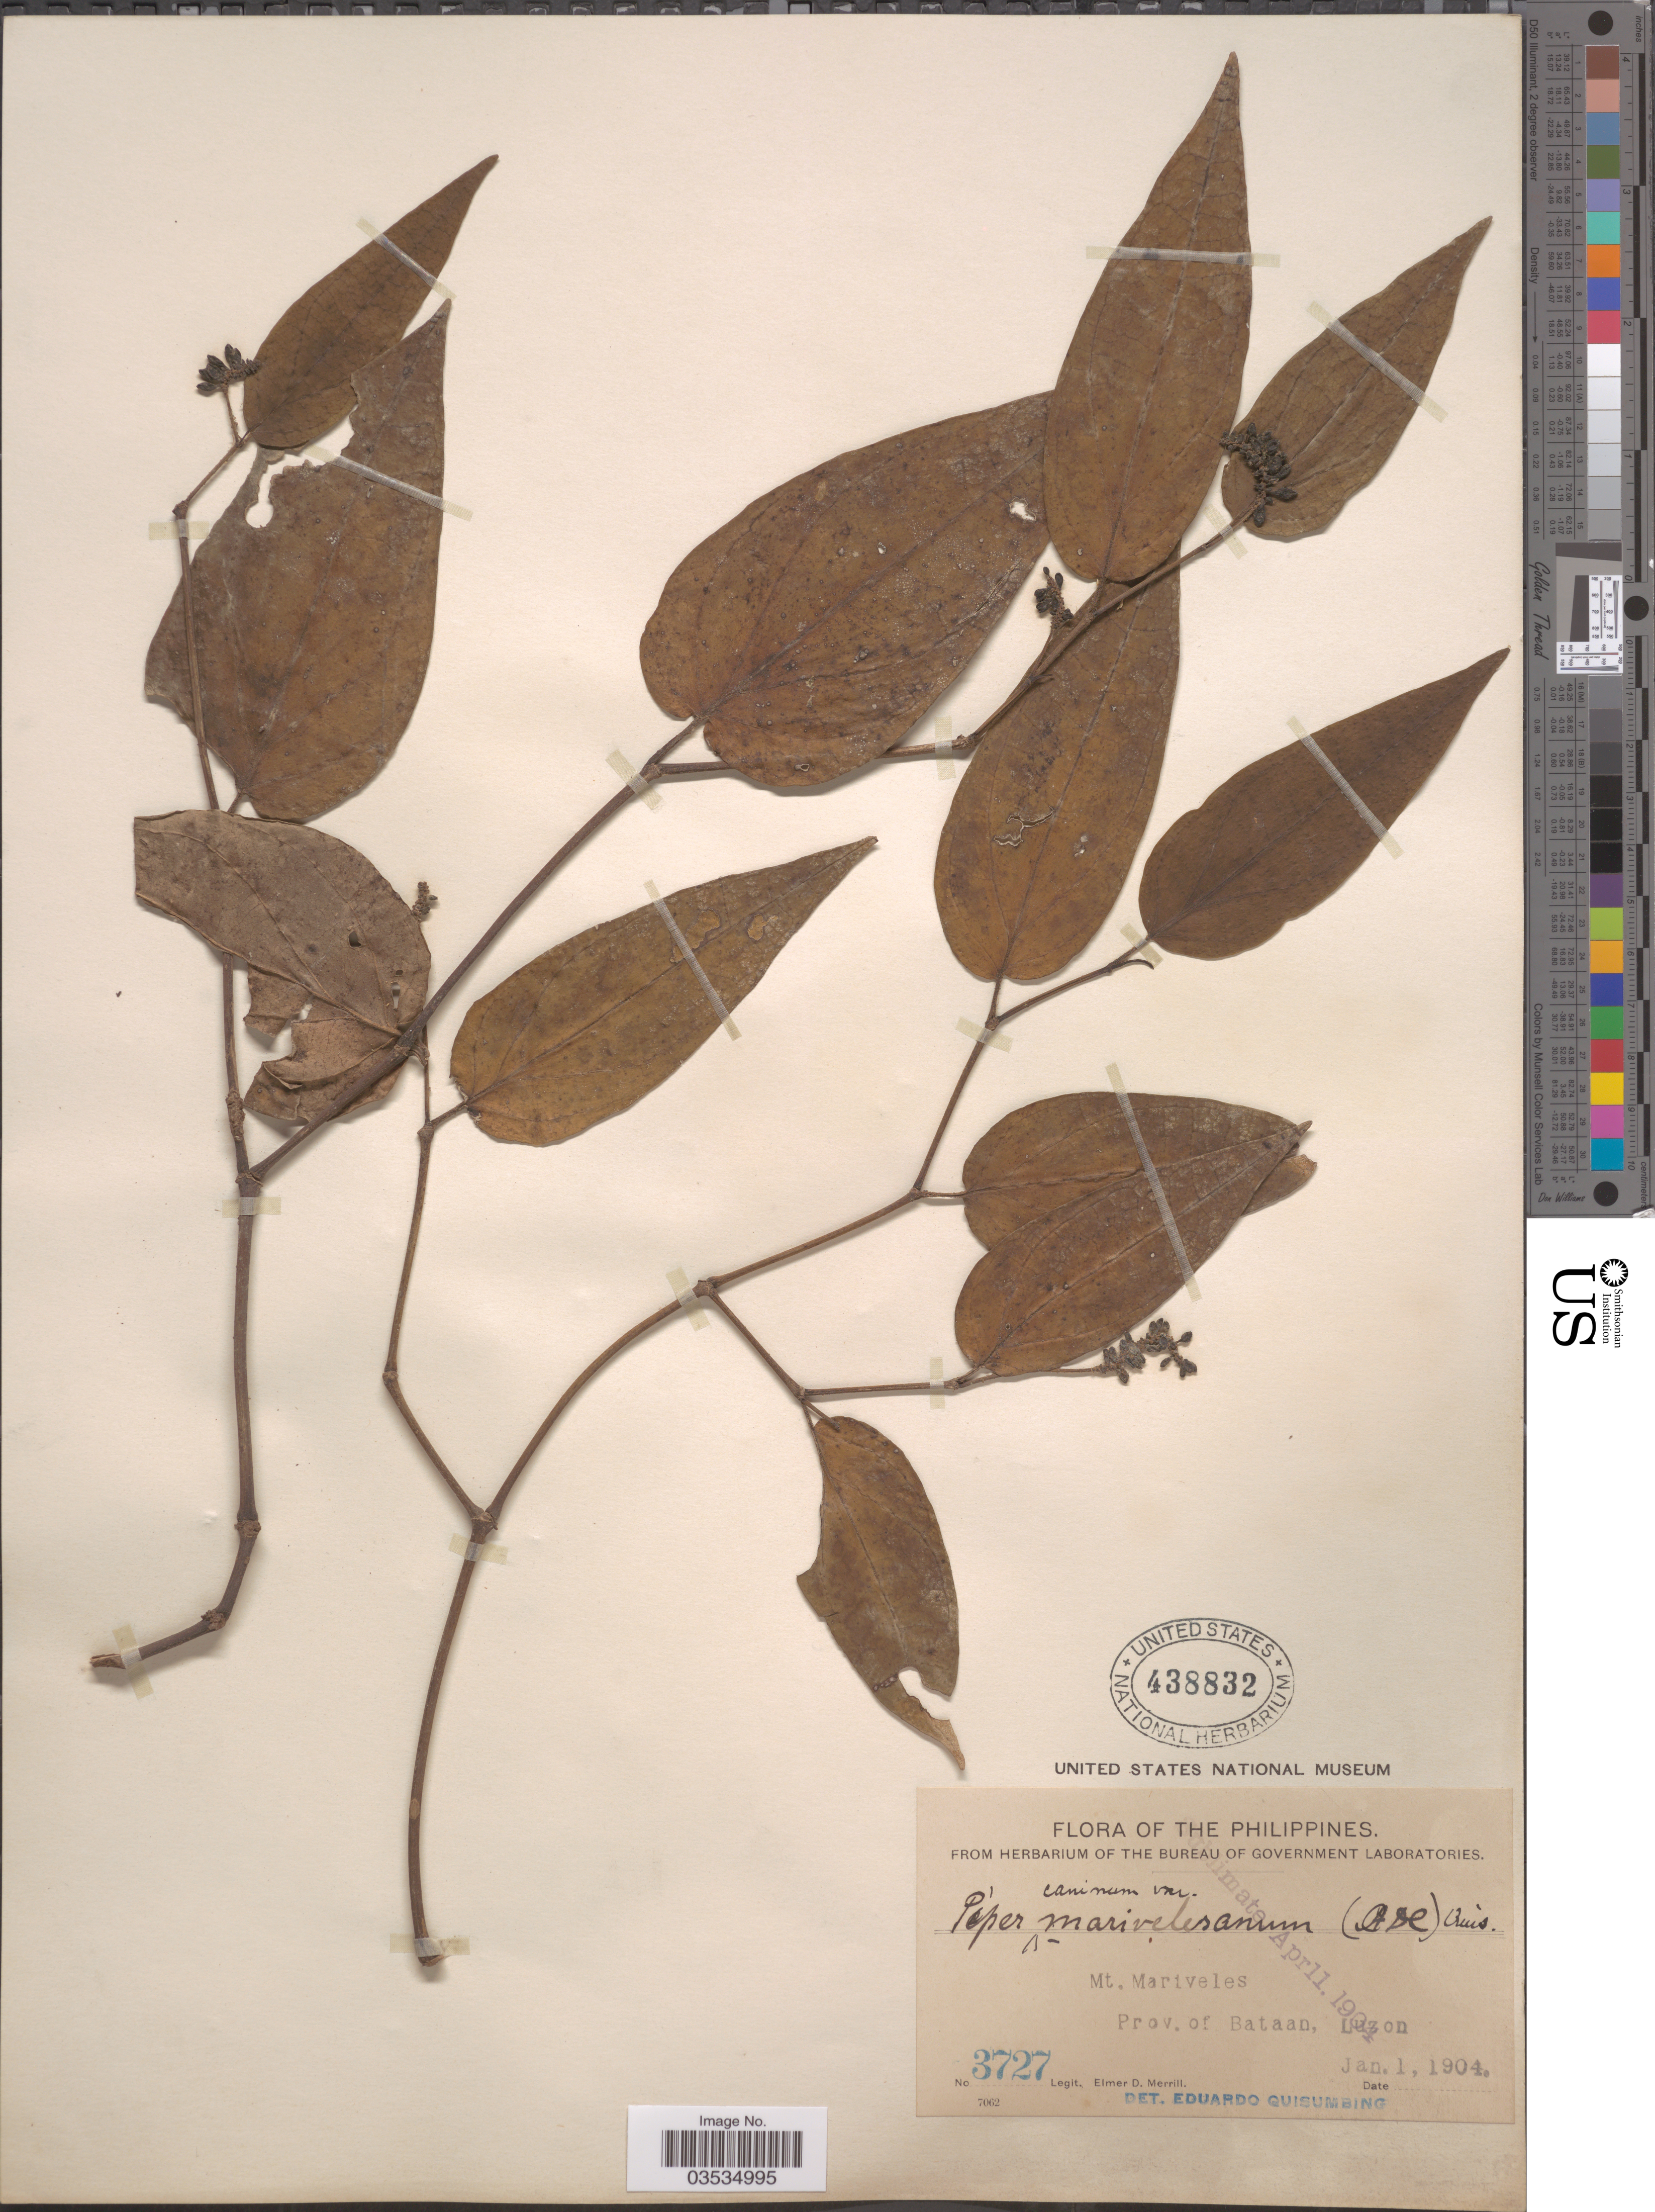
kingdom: Plantae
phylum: Tracheophyta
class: Magnoliopsida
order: Piperales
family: Piperaceae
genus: Piper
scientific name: Piper viminale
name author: Opiz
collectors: E. D. Merrill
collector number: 3727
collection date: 1904-01-01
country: Philippines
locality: Mt. Mariveles. Prov. of Bataan, Luzon.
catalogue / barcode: US 438832